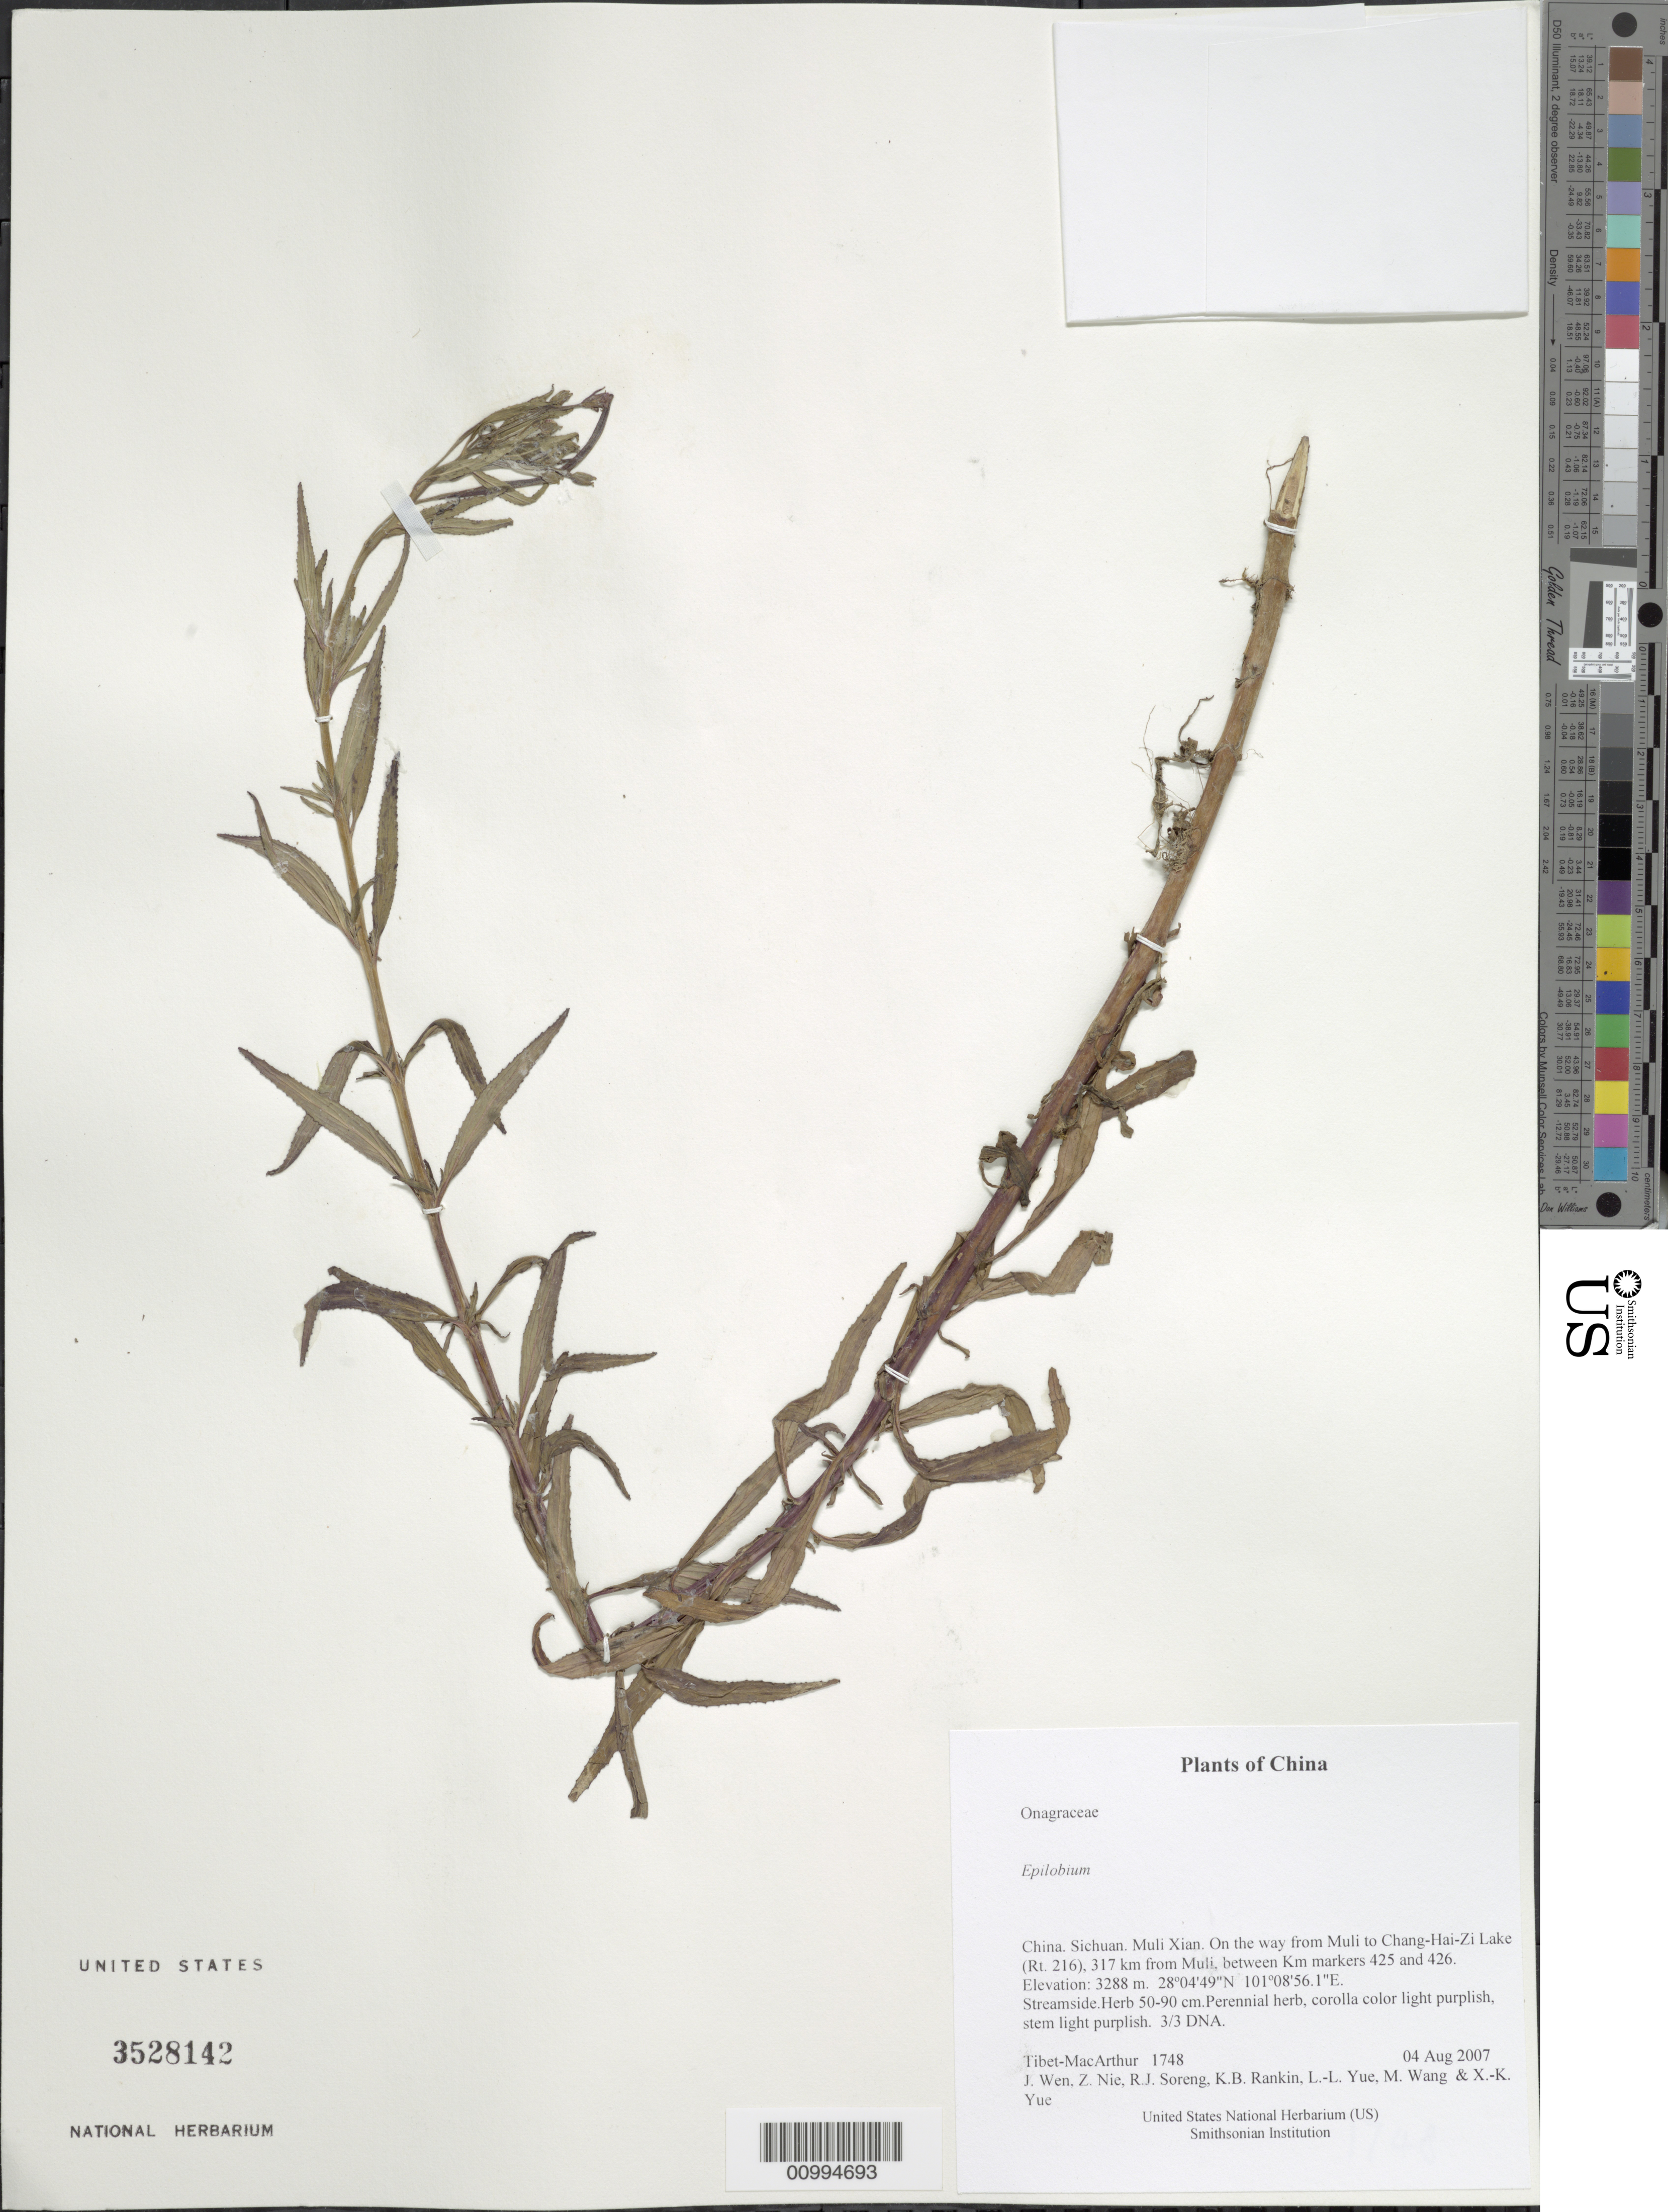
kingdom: Plantae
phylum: Tracheophyta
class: Magnoliopsida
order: Myrtales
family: Onagraceae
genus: Epilobium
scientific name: Epilobium sp.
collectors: Tibet-MacArthur, J. Wen, Z. Nie, R. J. Soreng, K. Rankin, L. Yue, M. Wang & X. Yue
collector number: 1748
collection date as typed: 04 Aug 2007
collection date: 2007-08-04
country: China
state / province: Sichuan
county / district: Muli Xian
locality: On the way from Muli to Chang-Hai-Zi Lake (Rt. 216), 317 km from Muli, between Km markers 425 and 426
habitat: Streamside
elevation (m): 3288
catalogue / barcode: US 3528142